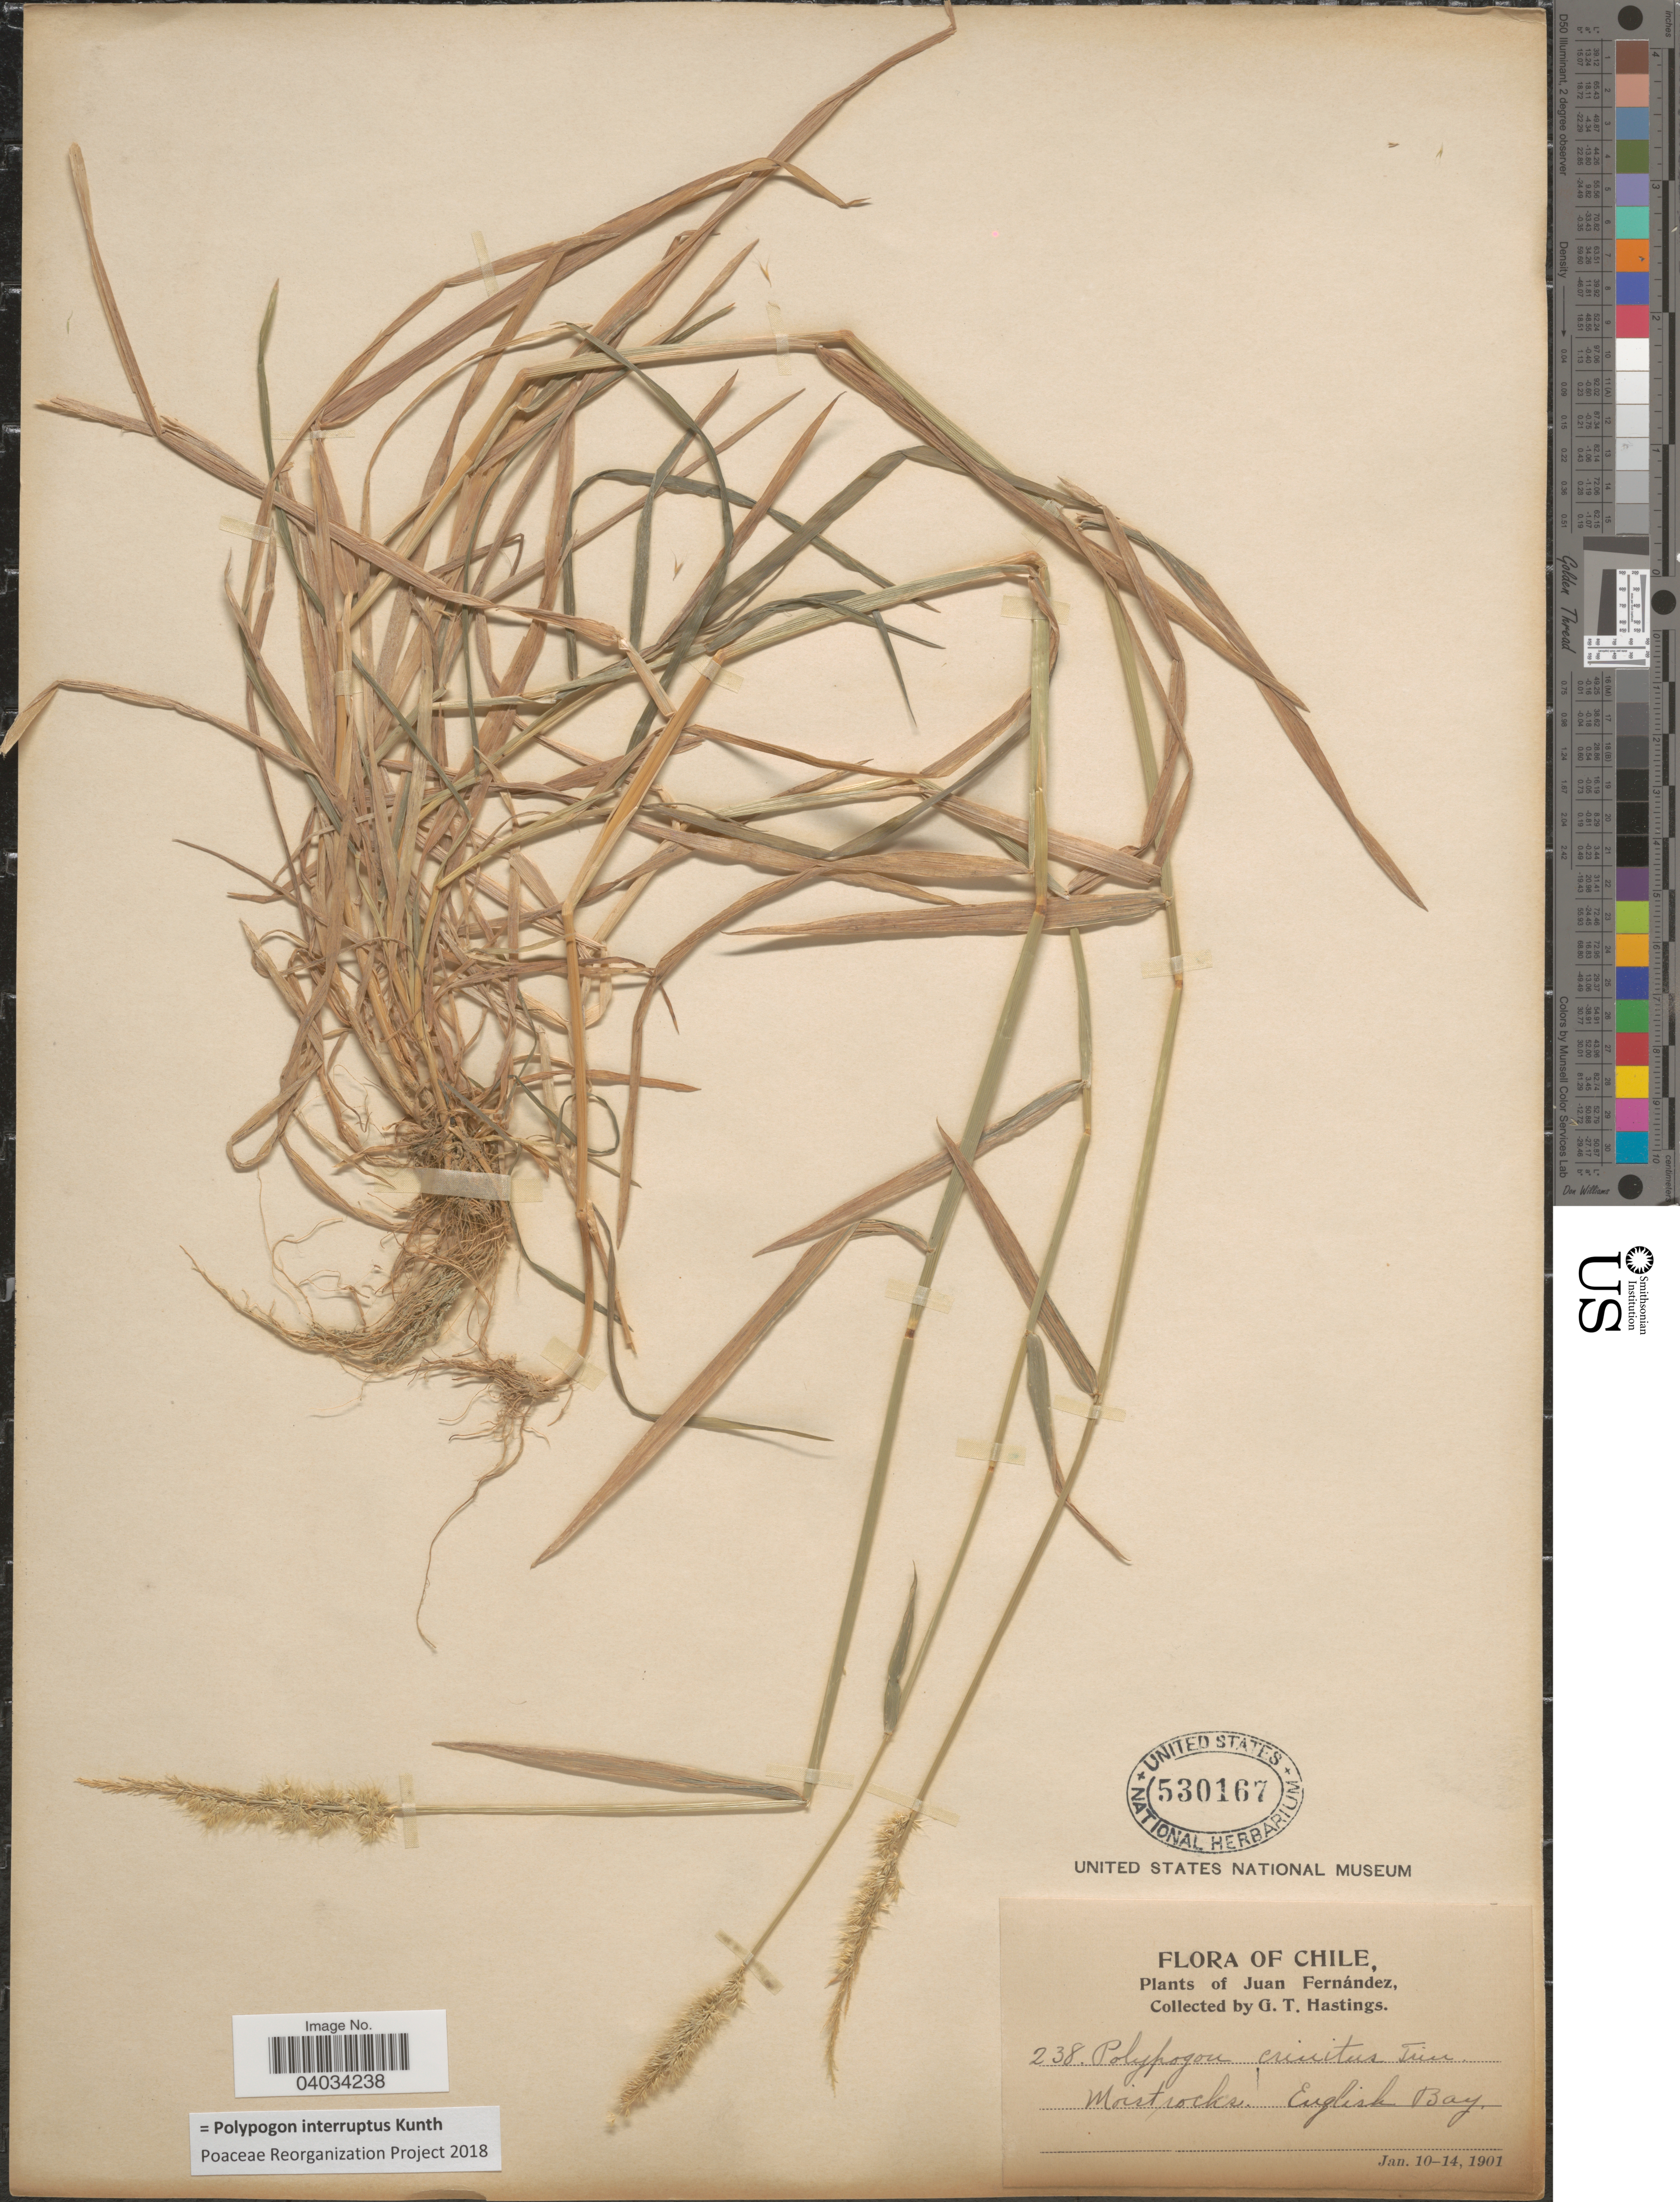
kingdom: Plantae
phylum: Tracheophyta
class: Liliopsida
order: Poales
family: Poaceae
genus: Polypogon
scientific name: Polypogon interruptus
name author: Kunth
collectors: G. Hastings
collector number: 238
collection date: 1901-01-10/1901-01-14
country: Chile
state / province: Valparaíso (V)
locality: Juan Fernández. English Bay.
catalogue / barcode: US 530167